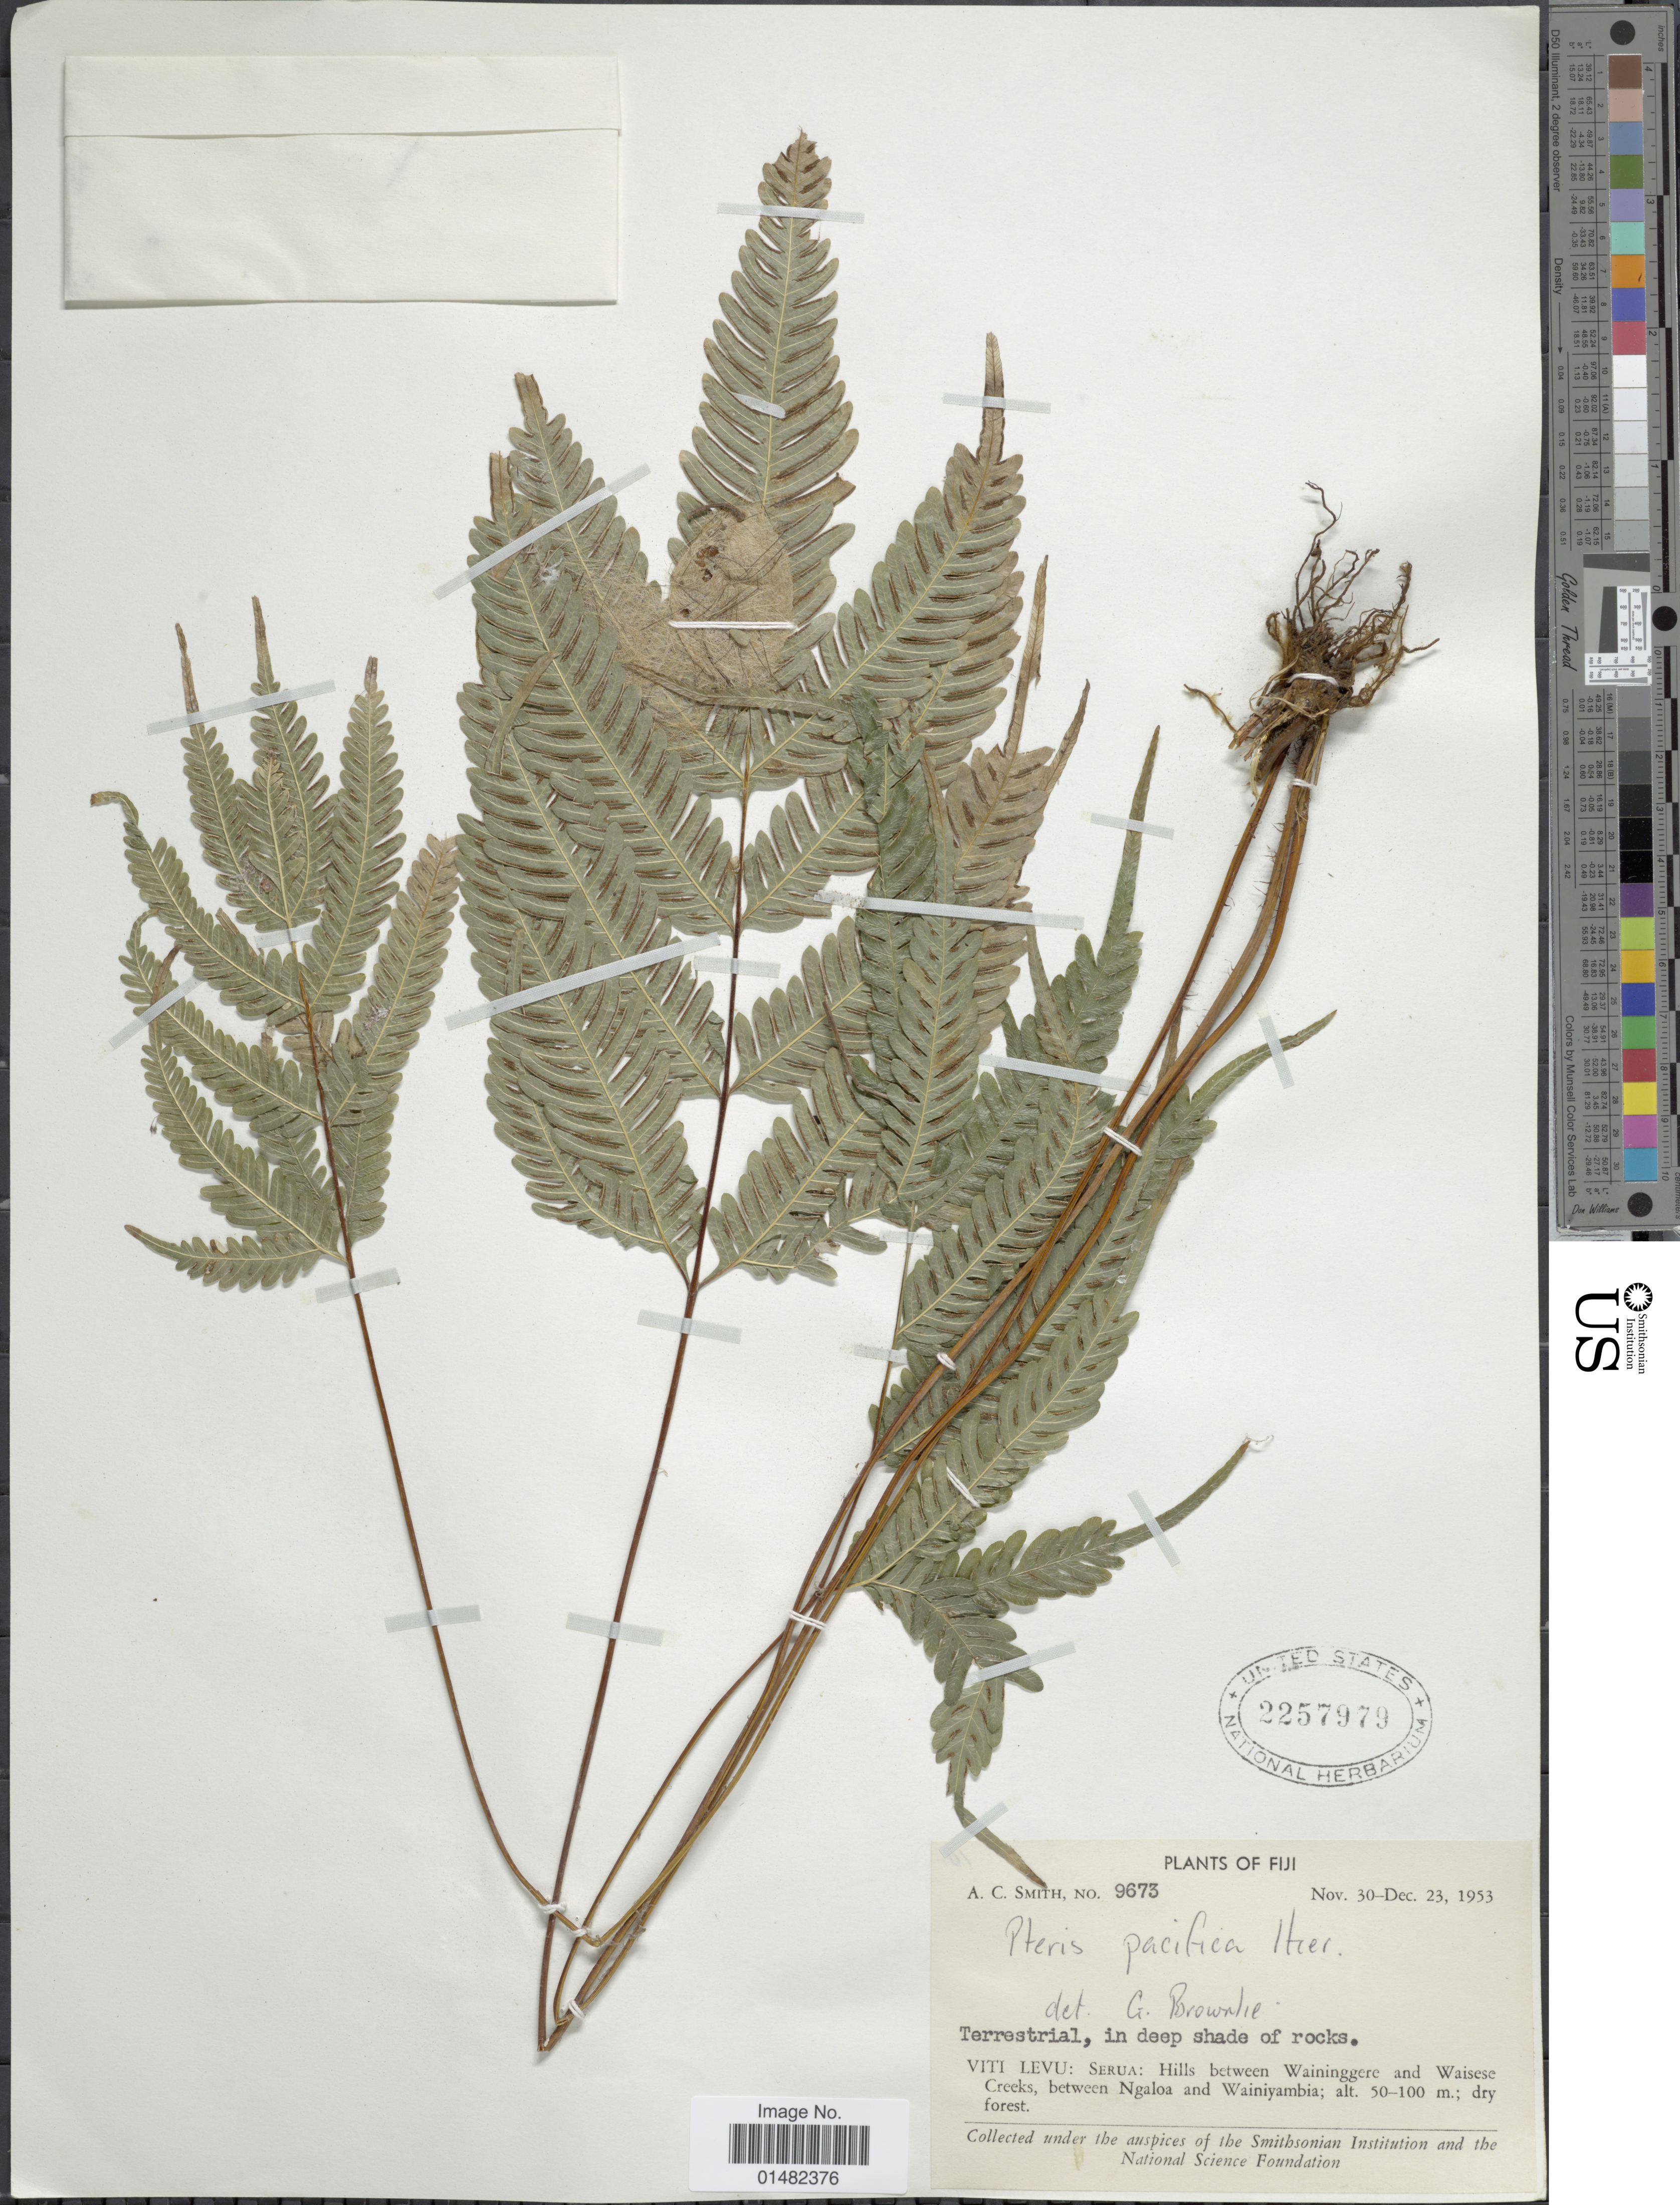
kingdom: Plantae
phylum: Tracheophyta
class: Polypodiopsida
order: Polypodiales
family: Pteridaceae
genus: Pteris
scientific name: Pteris pacifica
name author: Hieron.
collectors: A. C. Smith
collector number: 9673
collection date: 1953-11-30/1953-12-23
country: Fiji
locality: Viti Levu: Serua: Hills between Waininggere and Waisese Creeks, between Ngaloa and Wainiyambia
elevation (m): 50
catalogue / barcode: US 2257979